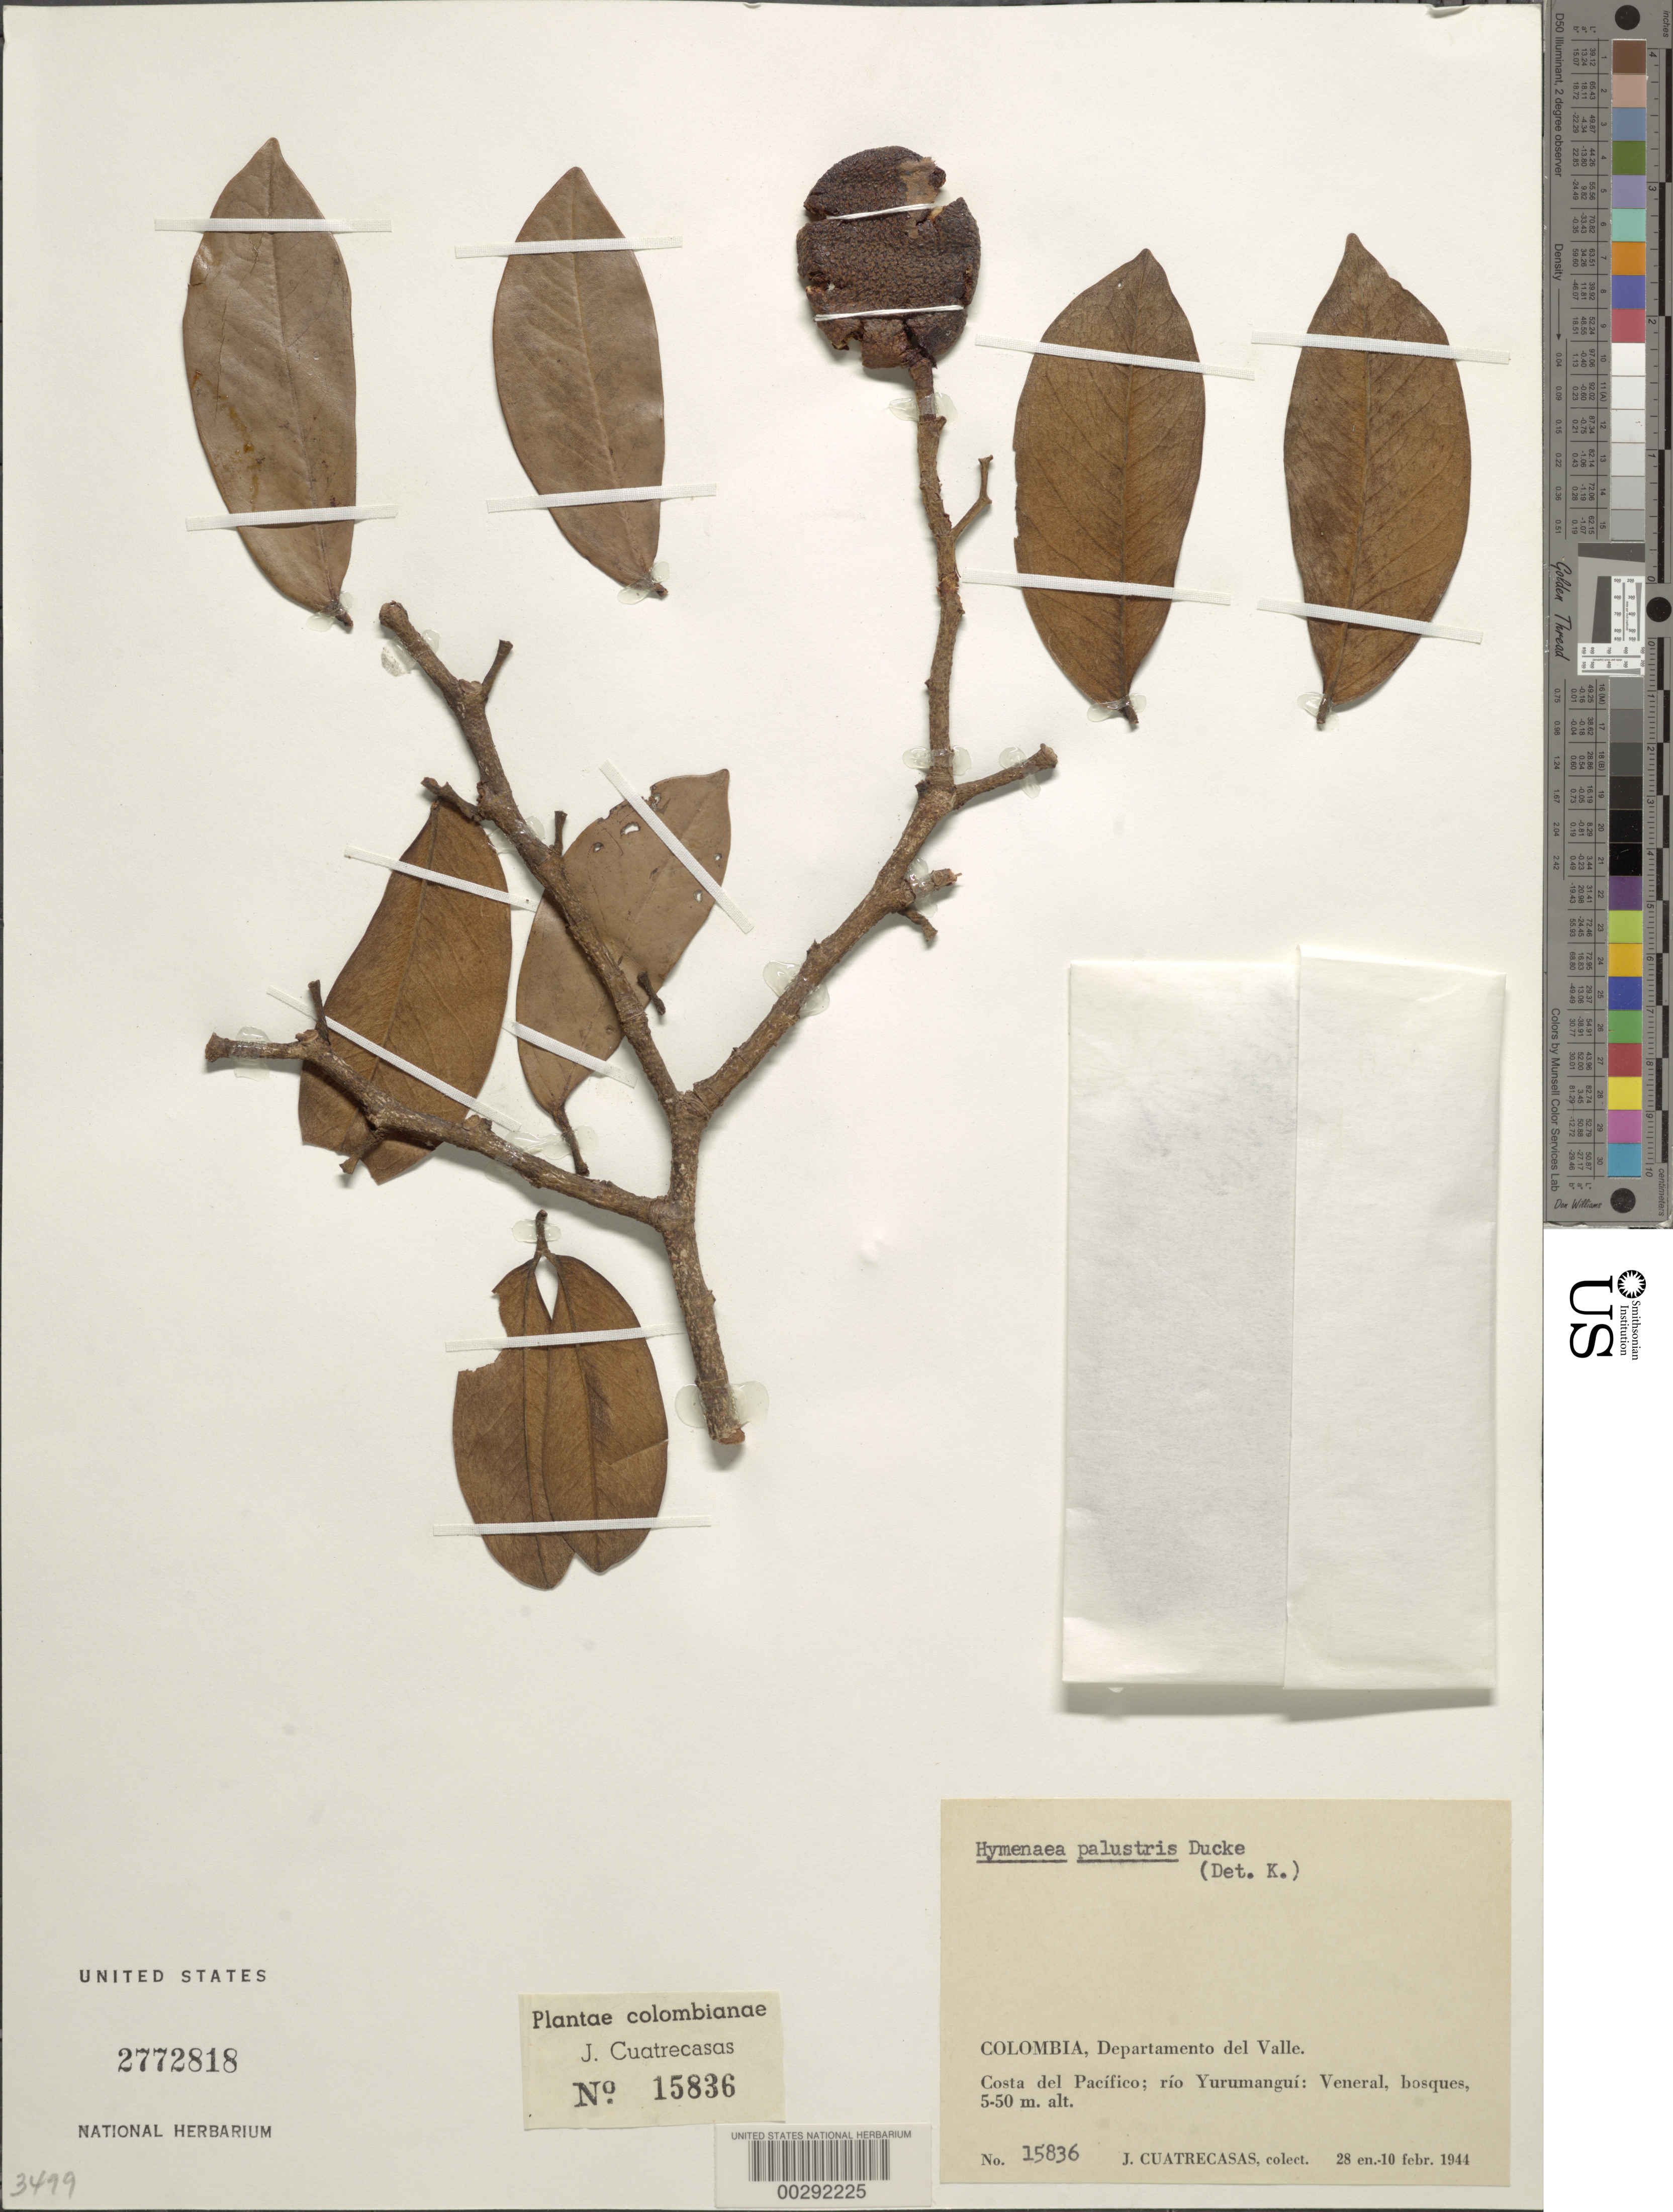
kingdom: Plantae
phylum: Tracheophyta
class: Magnoliopsida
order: Fabales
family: Fabaceae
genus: Hymenaea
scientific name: Hymenaea oblongifolia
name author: Huber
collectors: J. Cuatrecasas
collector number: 15836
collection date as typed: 28 Jan 1944 to 10 Feb 1944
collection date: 1944-01-28/1944-02-10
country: Colombia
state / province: Valle del Cauca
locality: Pacific Coast; Rio Yurumangui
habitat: Springs, forest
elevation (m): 5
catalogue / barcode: US 2772818